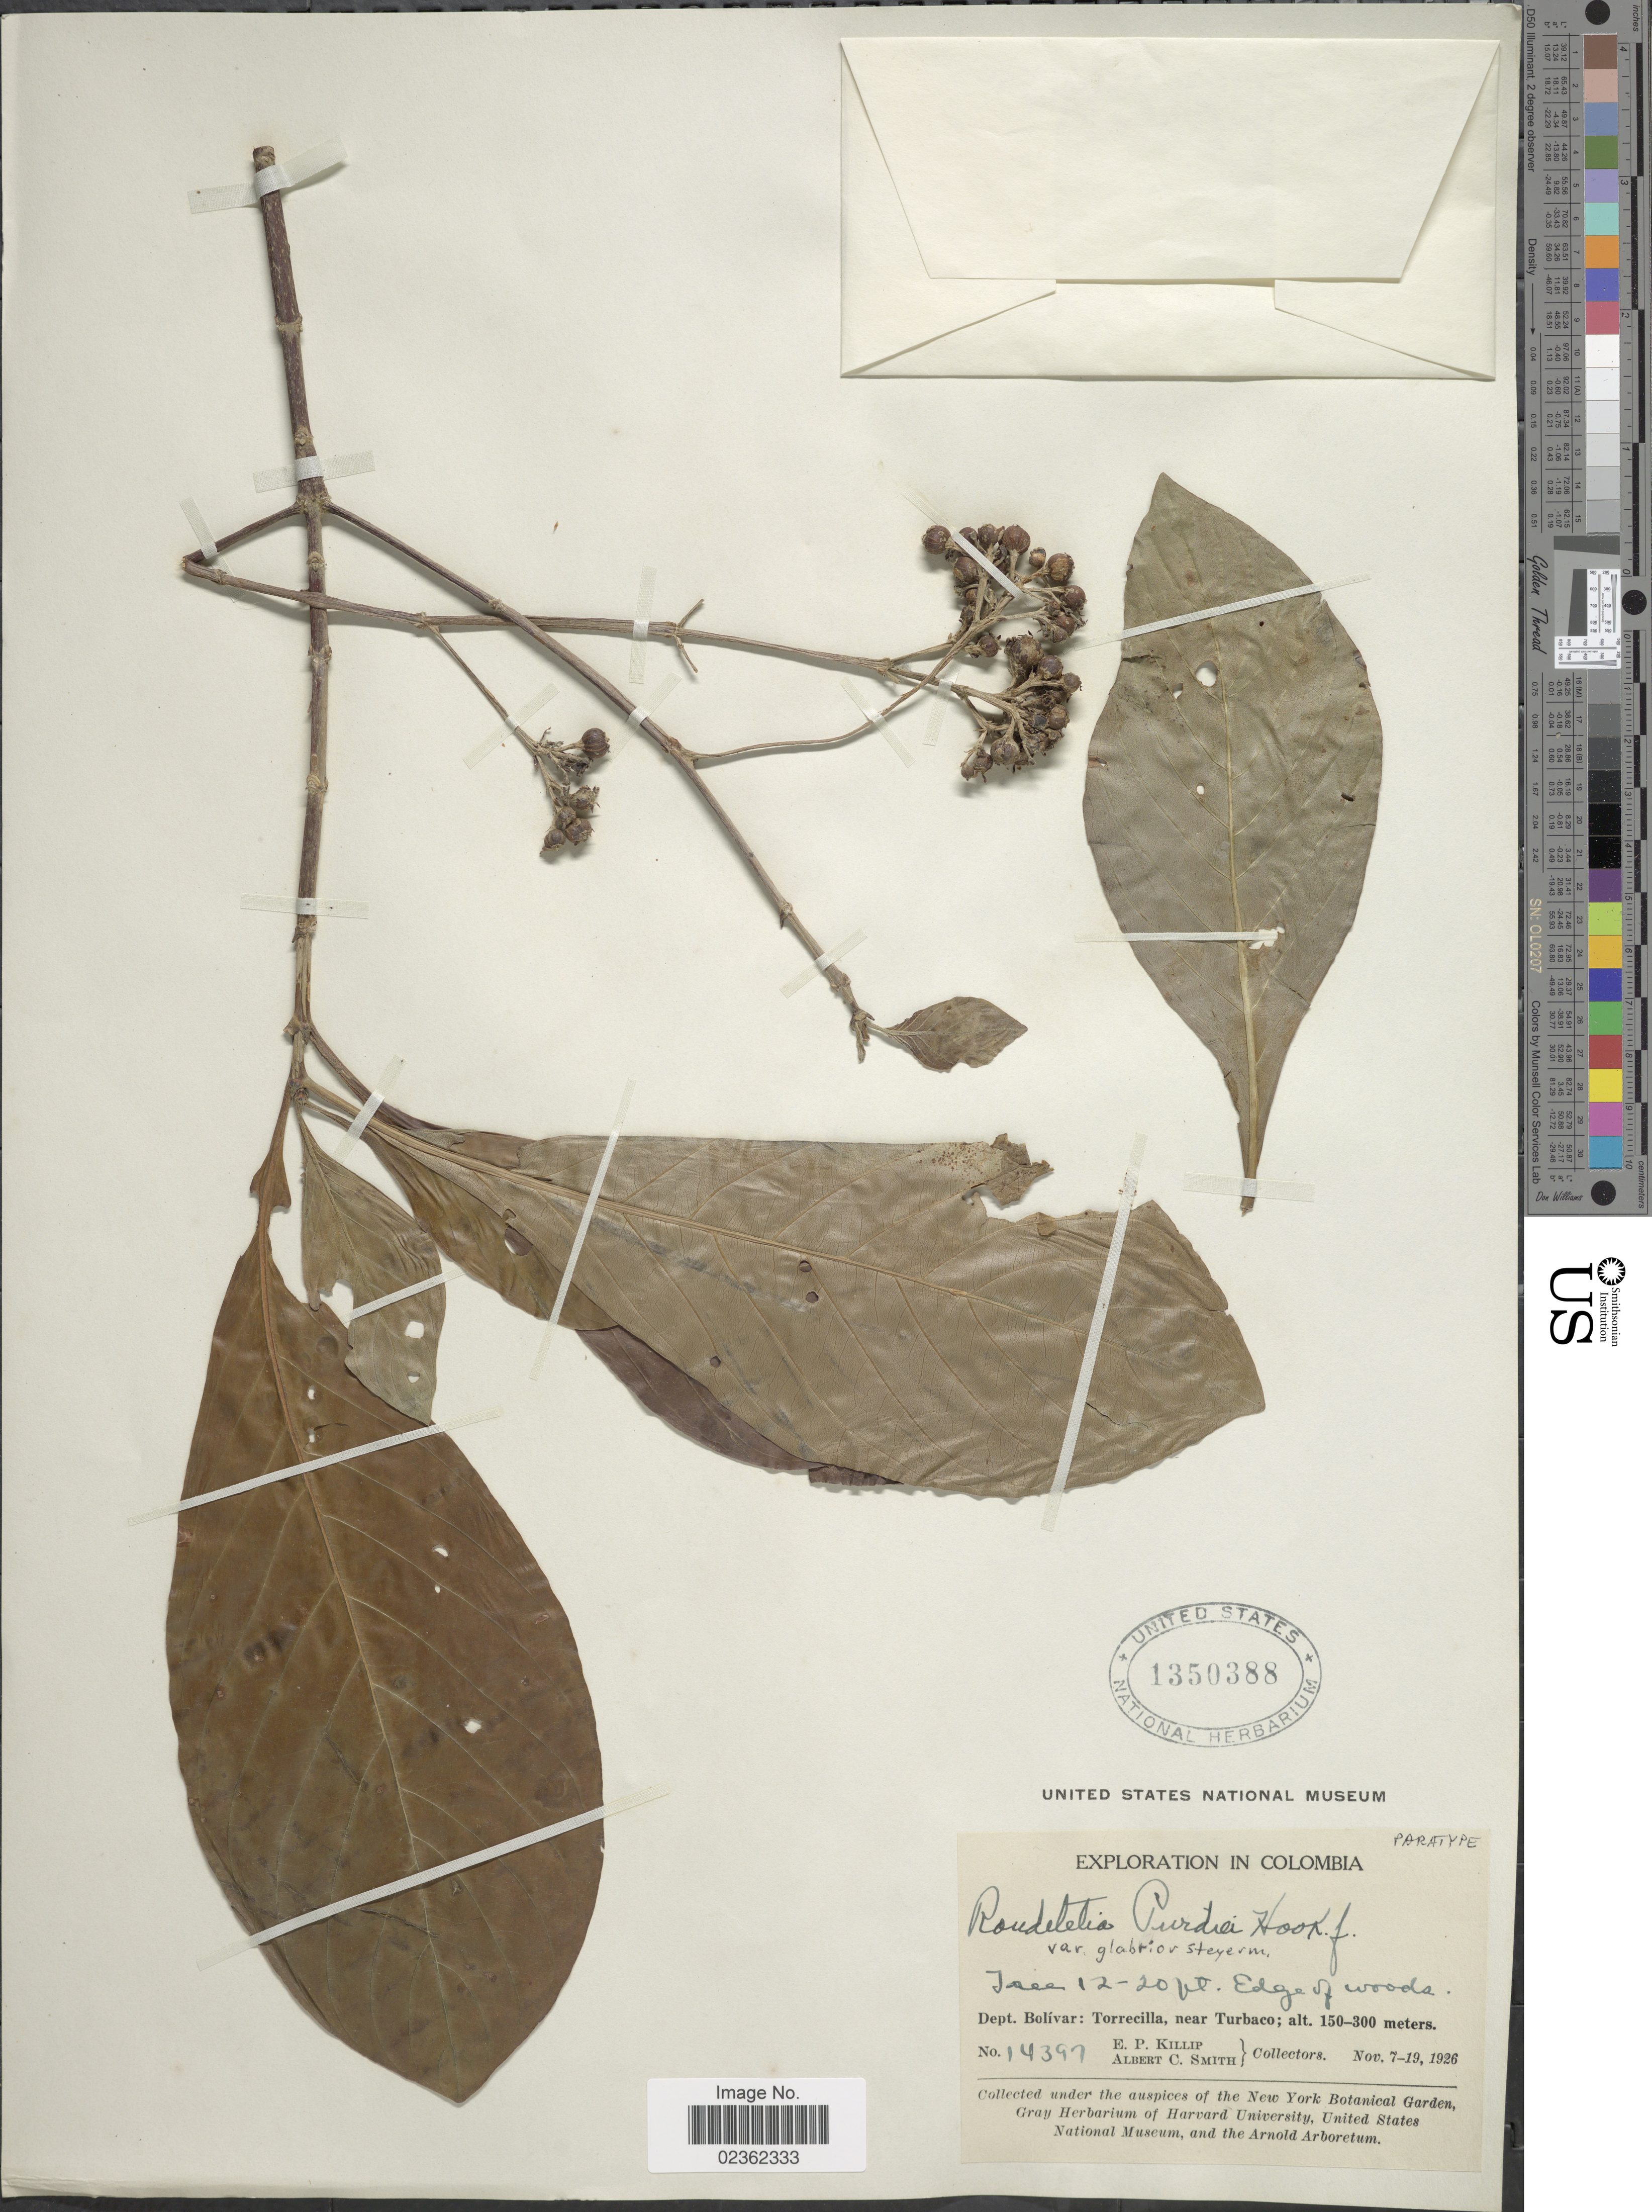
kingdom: Plantae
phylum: Tracheophyta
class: Magnoliopsida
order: Gentianales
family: Rubiaceae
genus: Rondeletia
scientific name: Rondeletia purdiei var. glabrior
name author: Steyerm.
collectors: E. P. Killip & A. C. Smith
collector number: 14397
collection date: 1926-11-07/1926-11-19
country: Colombia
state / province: Bolívar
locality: Torrecilla, near Turbaco, edge of woods.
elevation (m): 150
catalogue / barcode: US 1350388